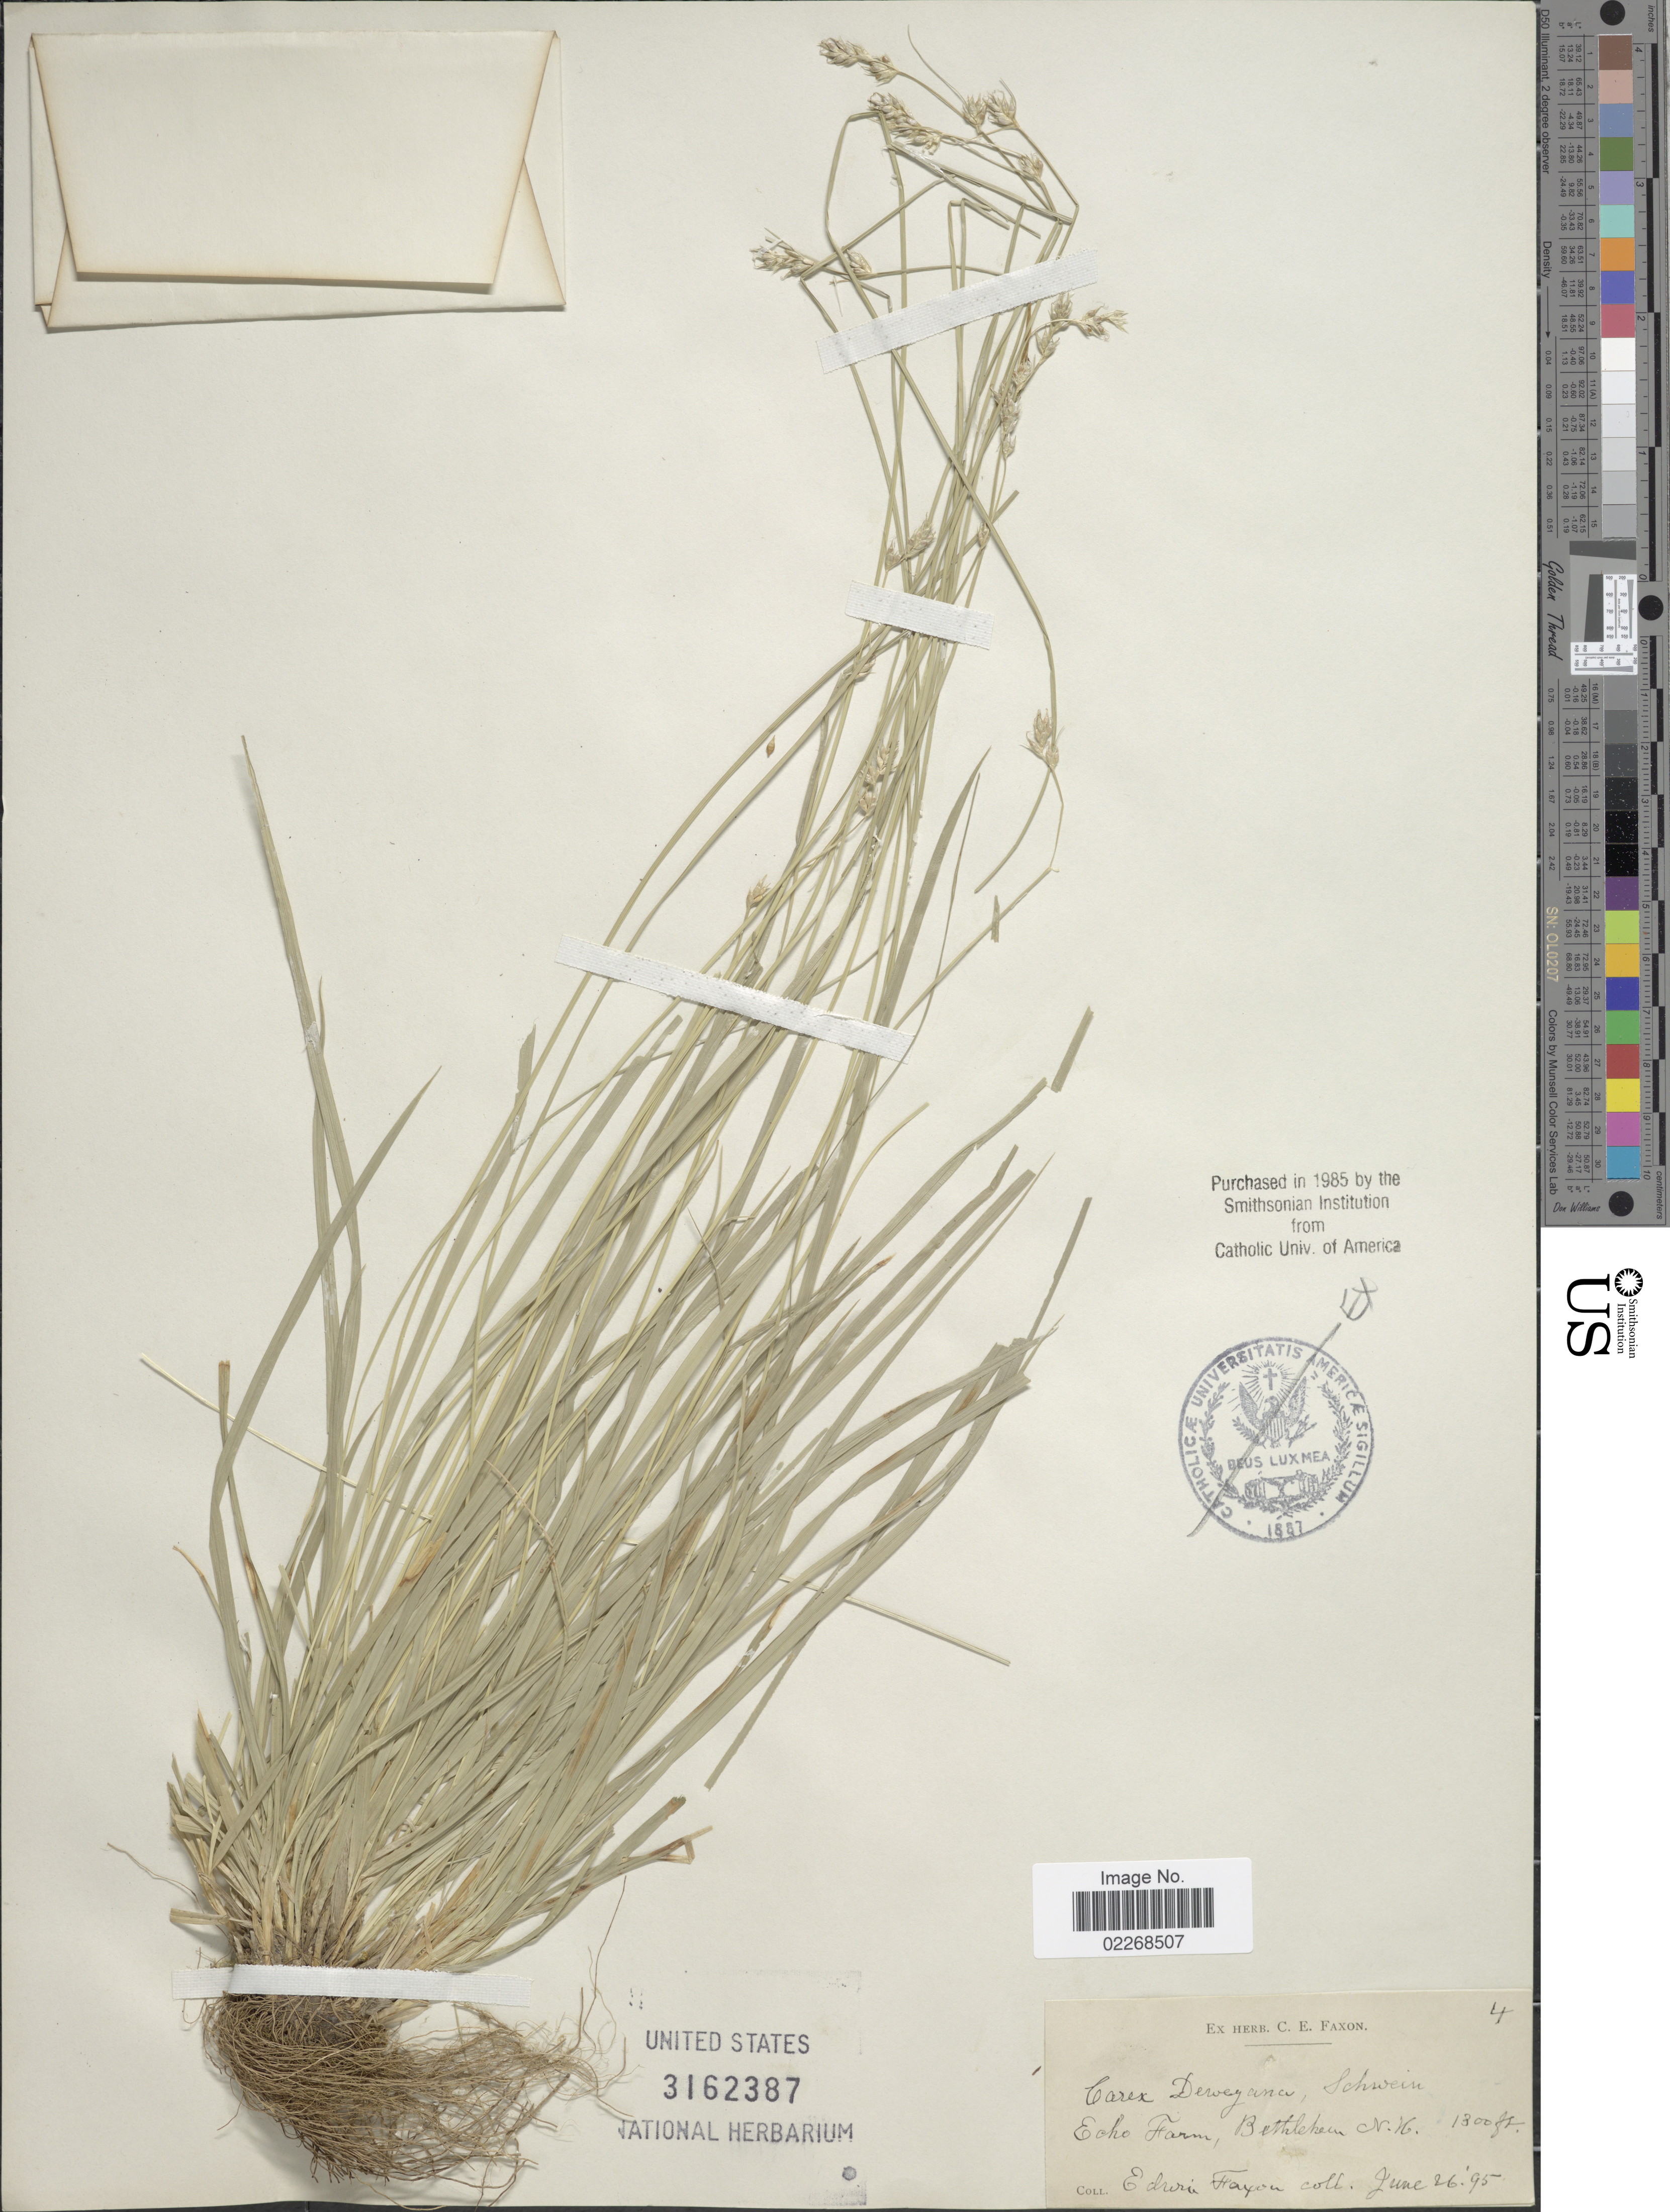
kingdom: Plantae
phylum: Tracheophyta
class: Liliopsida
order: Poales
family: Cyperaceae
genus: Carex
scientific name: Carex deweyana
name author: Schwein.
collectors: E. Faxon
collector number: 4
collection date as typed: Transcribed d/m/y: 26/6/95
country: United States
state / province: North Carolina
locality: Bethlehem, Echo Farm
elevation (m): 396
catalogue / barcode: US 3162387